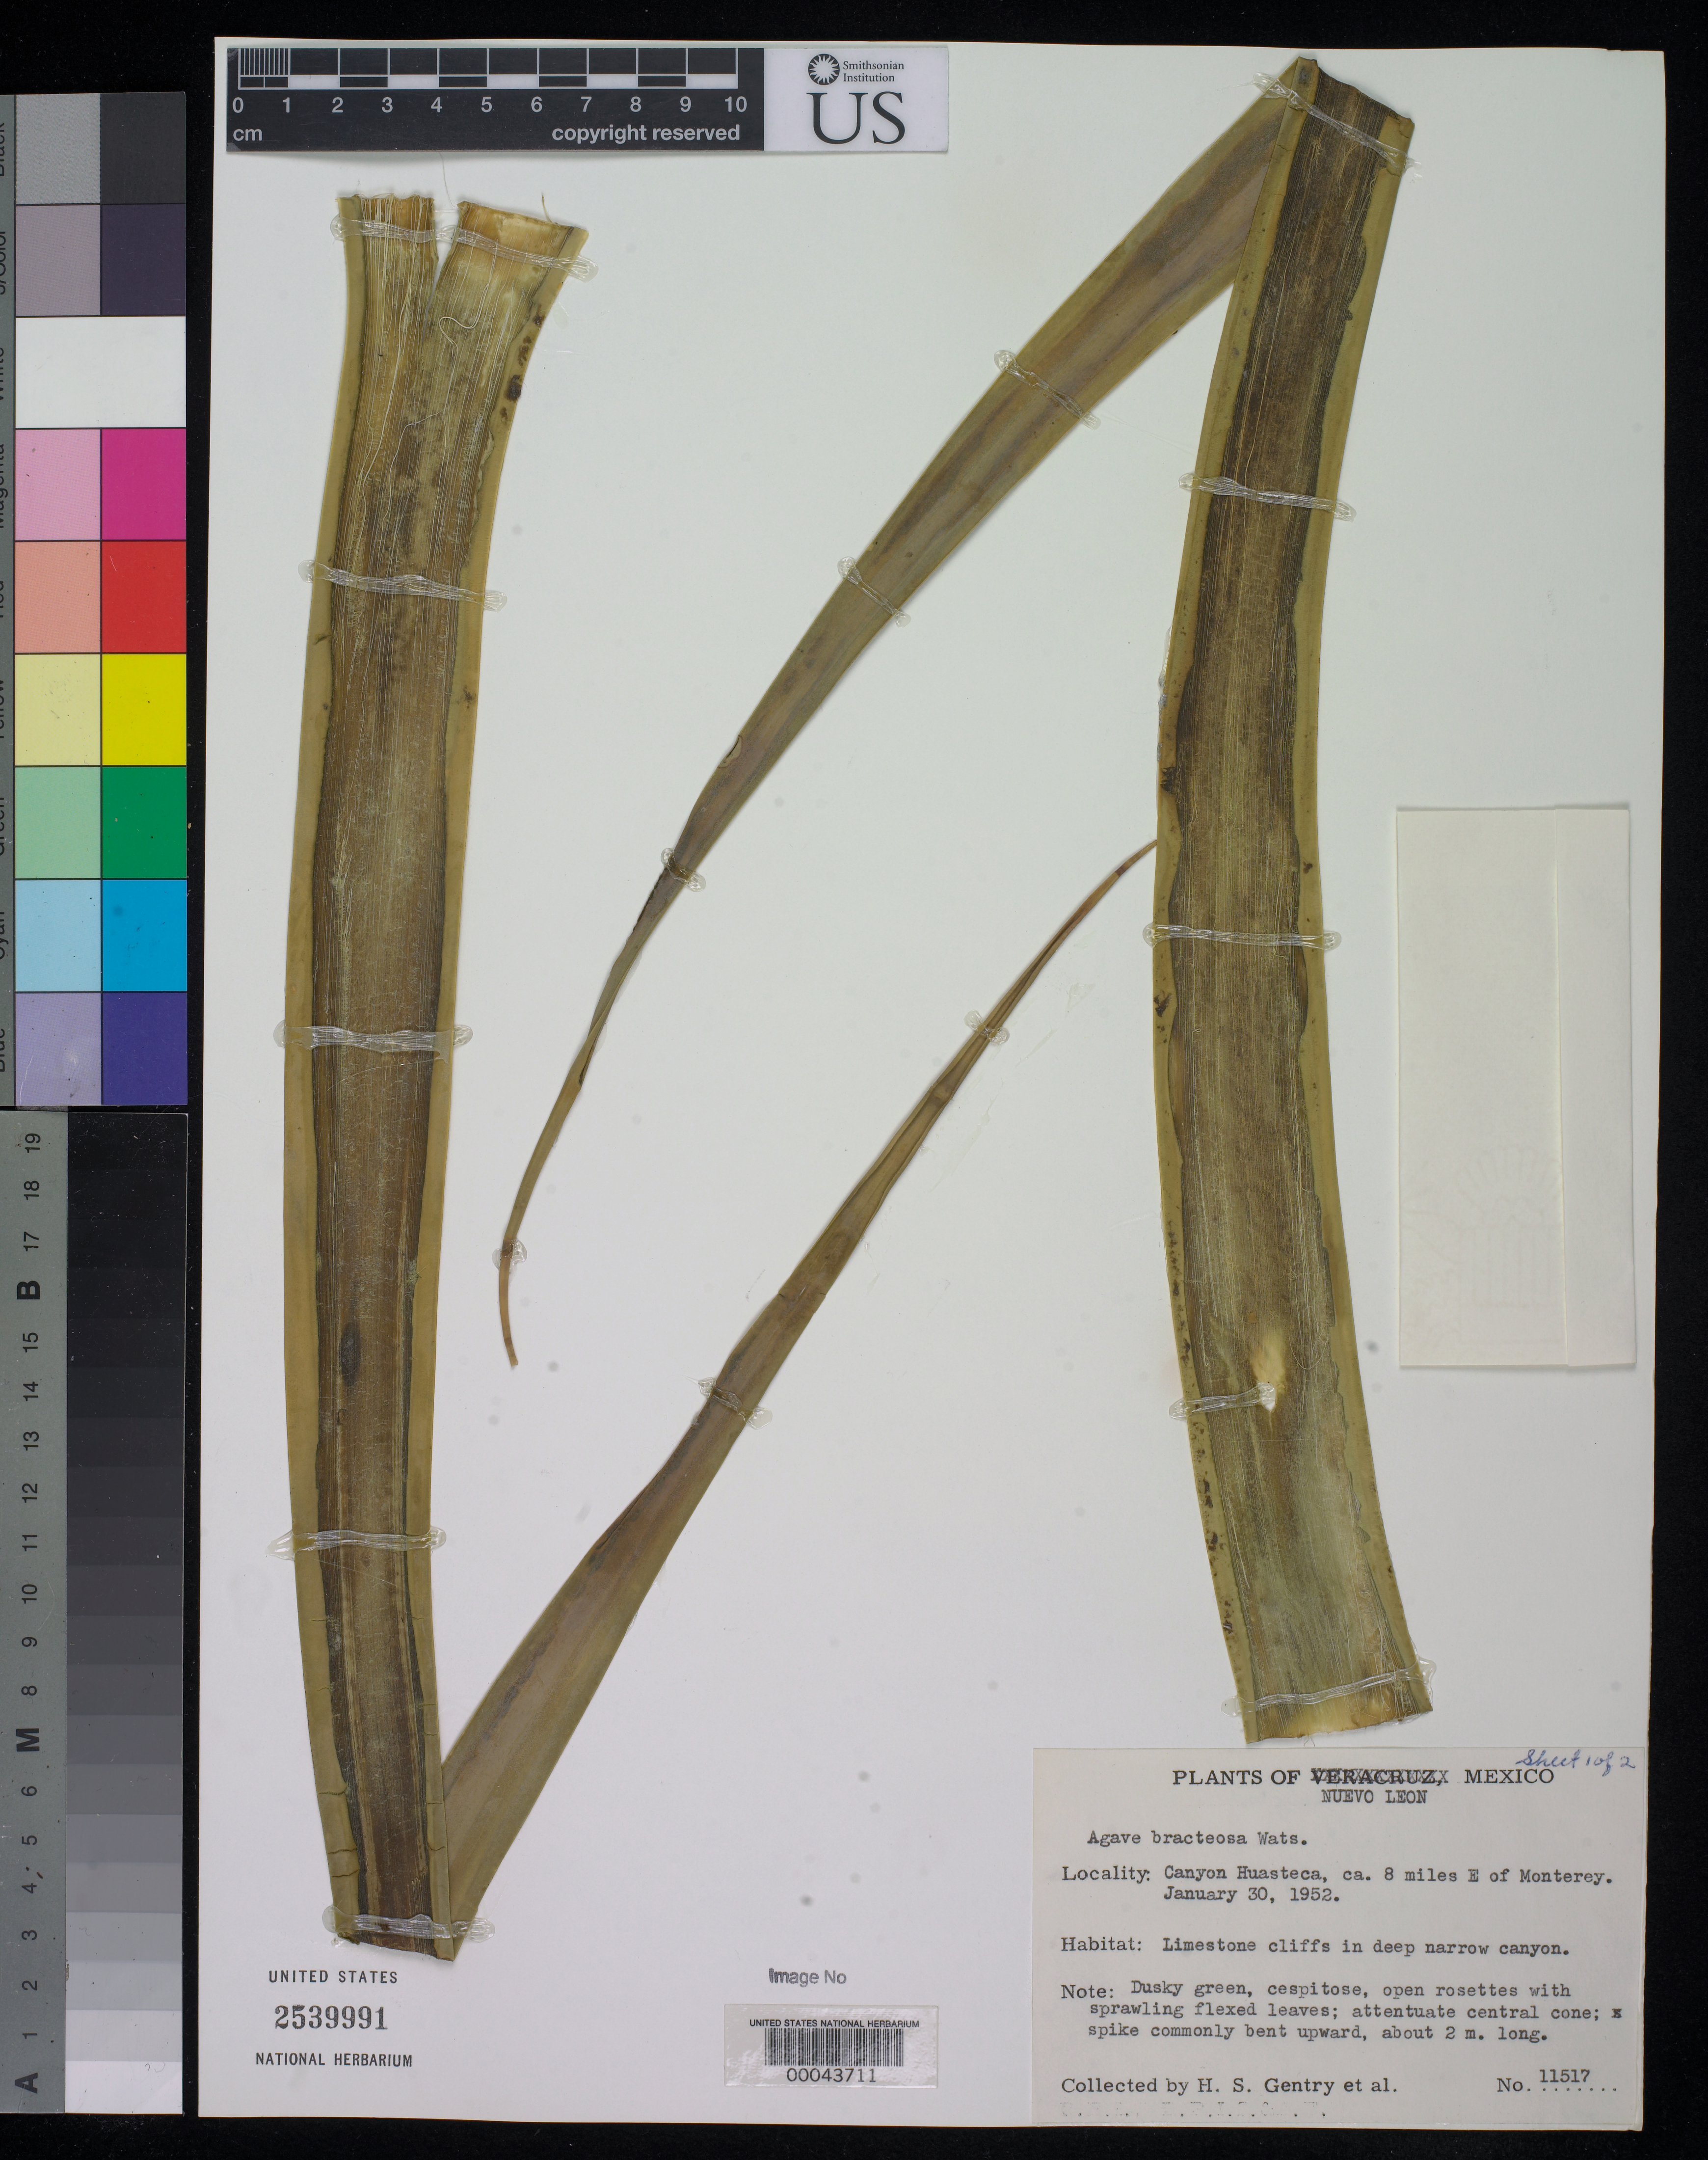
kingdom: Plantae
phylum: Tracheophyta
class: Liliopsida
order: Asparagales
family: Asparagaceae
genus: Agave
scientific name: Agave bracteosa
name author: S. Watson ex Engelm.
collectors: H. S. Gentry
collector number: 11517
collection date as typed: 30 Jan 1952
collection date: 1952-01-30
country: Mexico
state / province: Nuevo León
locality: Canyon huasteca, ca 8 mi E of monterey.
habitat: Limestone cliffs in deep narrow canyon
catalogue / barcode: US 2539991